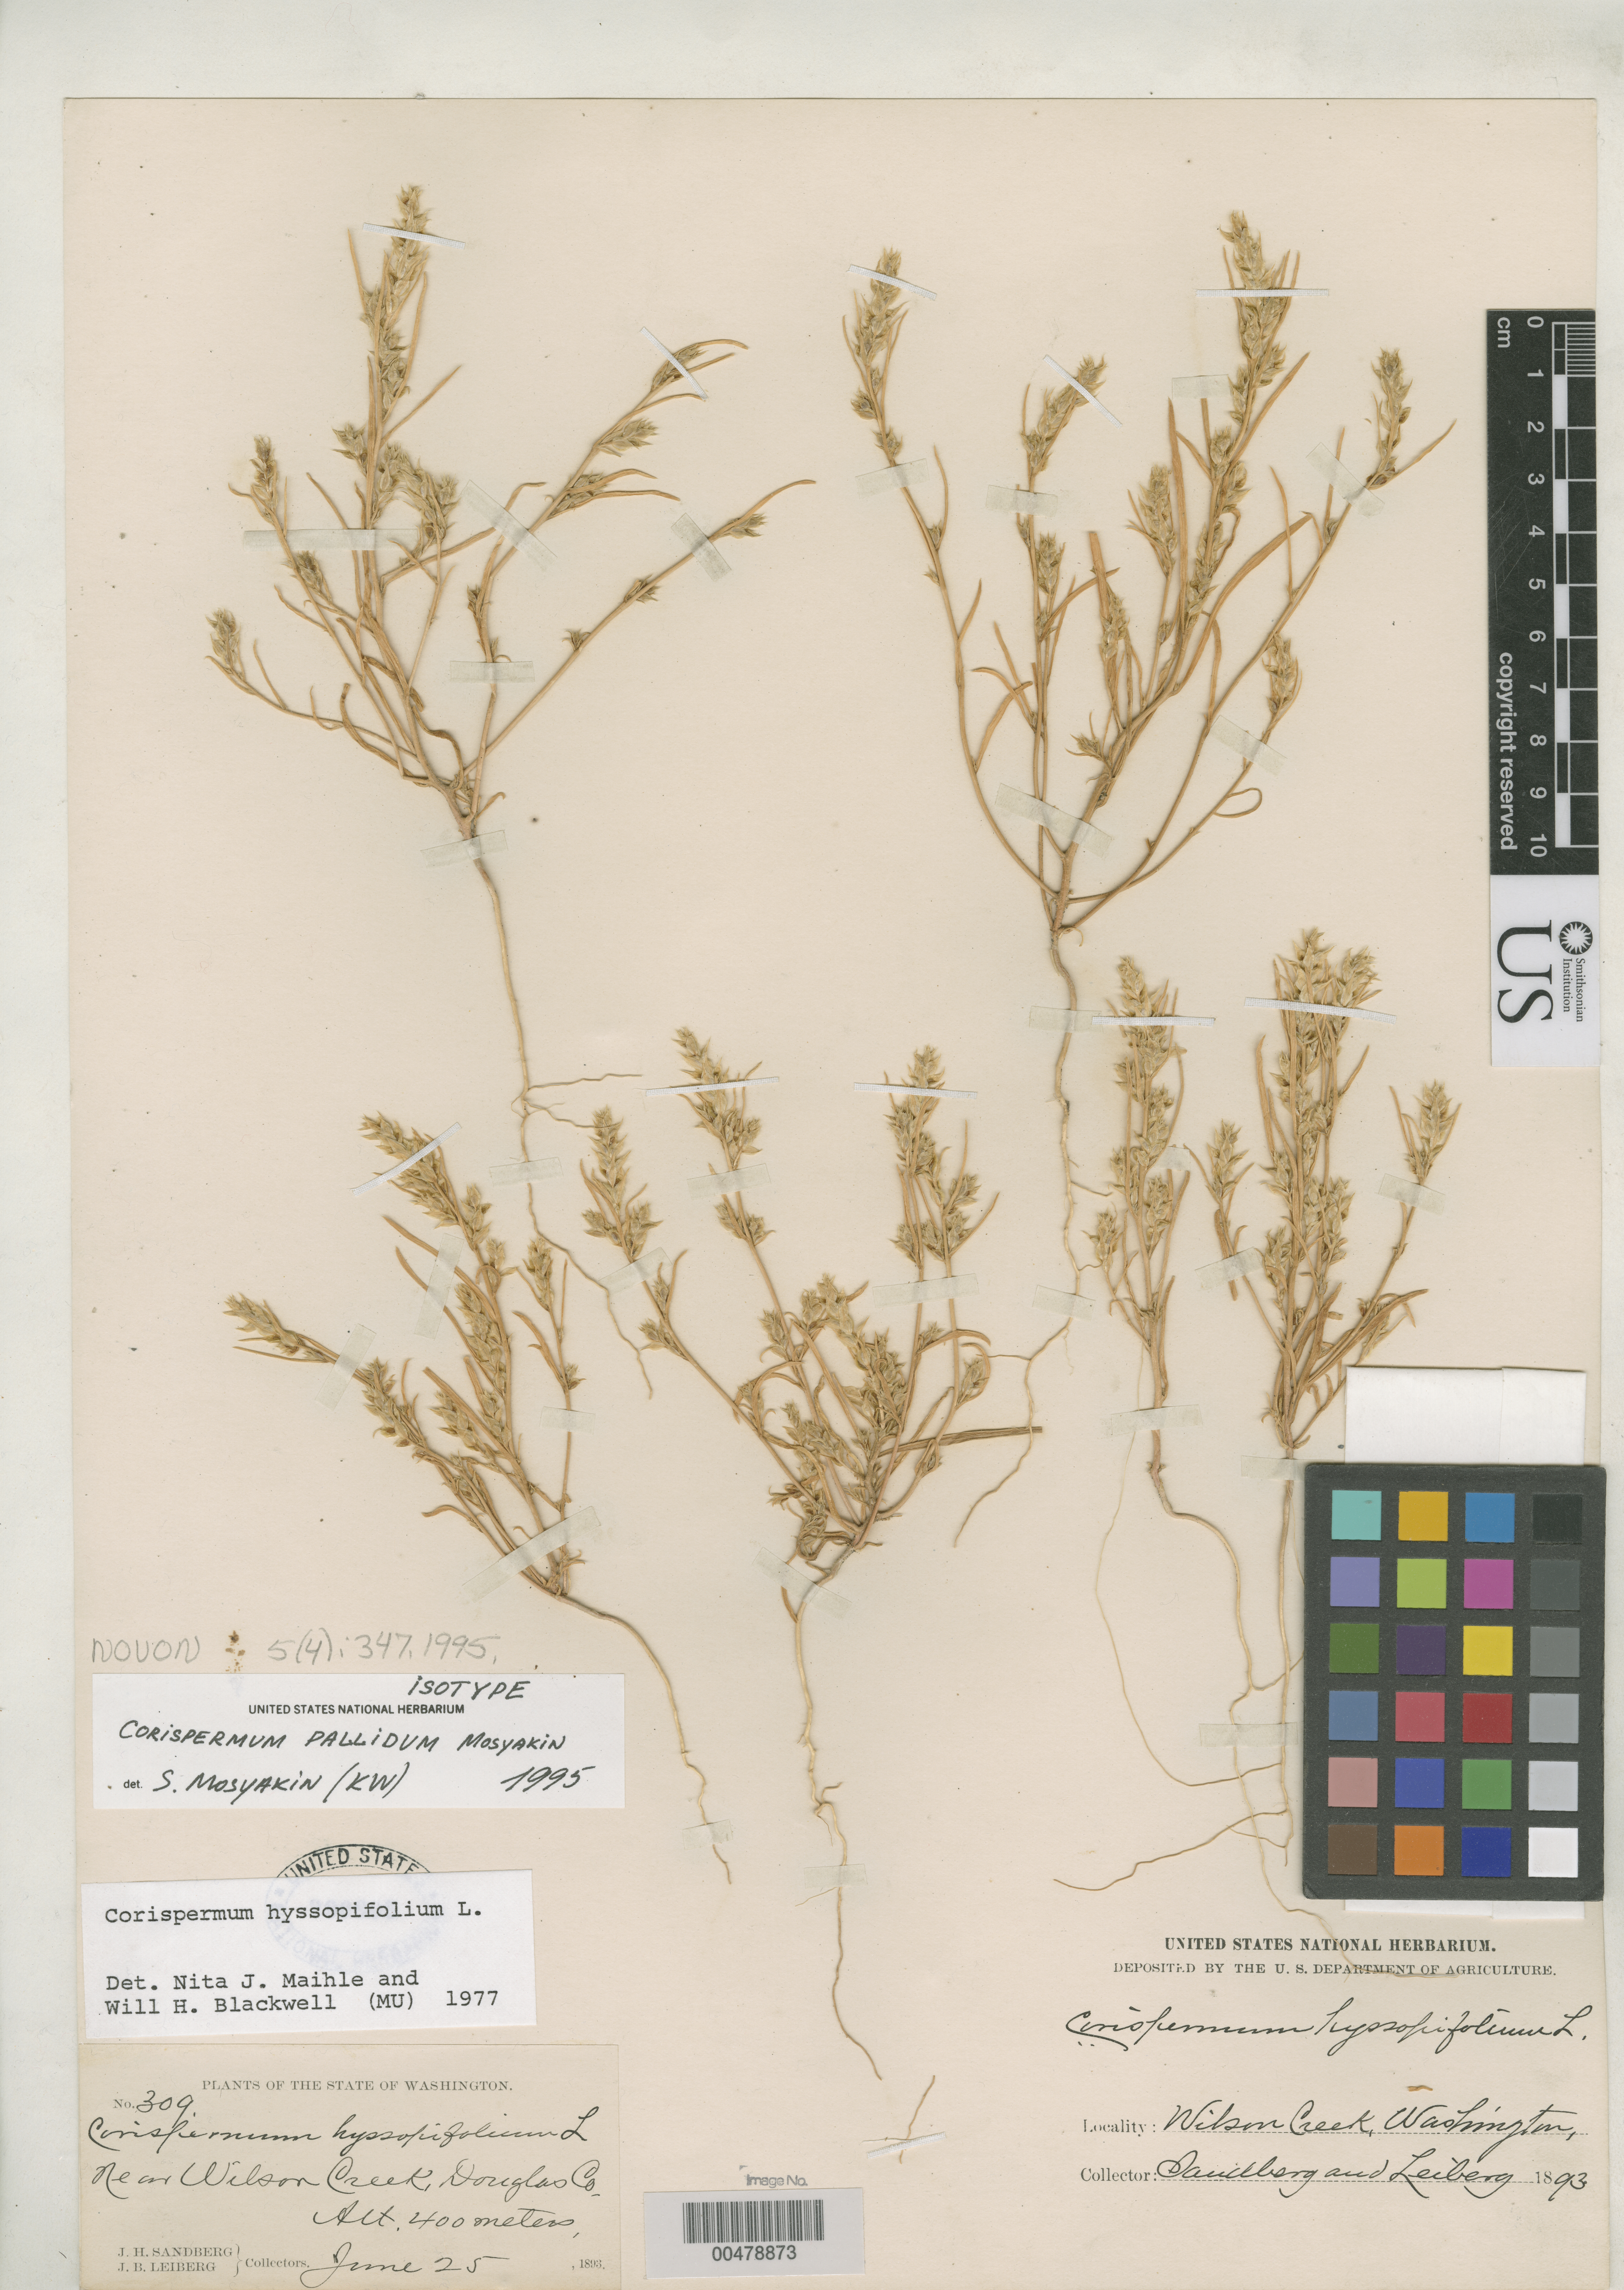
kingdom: Plantae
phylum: Tracheophyta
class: Magnoliopsida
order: Caryophyllales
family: Amaranthaceae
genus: Corispermum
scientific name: Corispermum pallidum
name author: Mosyakin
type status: Isotype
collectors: J. H. Sandberg & J. Leiberg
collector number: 309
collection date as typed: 25 Jun 1893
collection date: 1893-06-25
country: United States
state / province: Washington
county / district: Douglas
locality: Near Wilson Creek.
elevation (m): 400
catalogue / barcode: US 290605